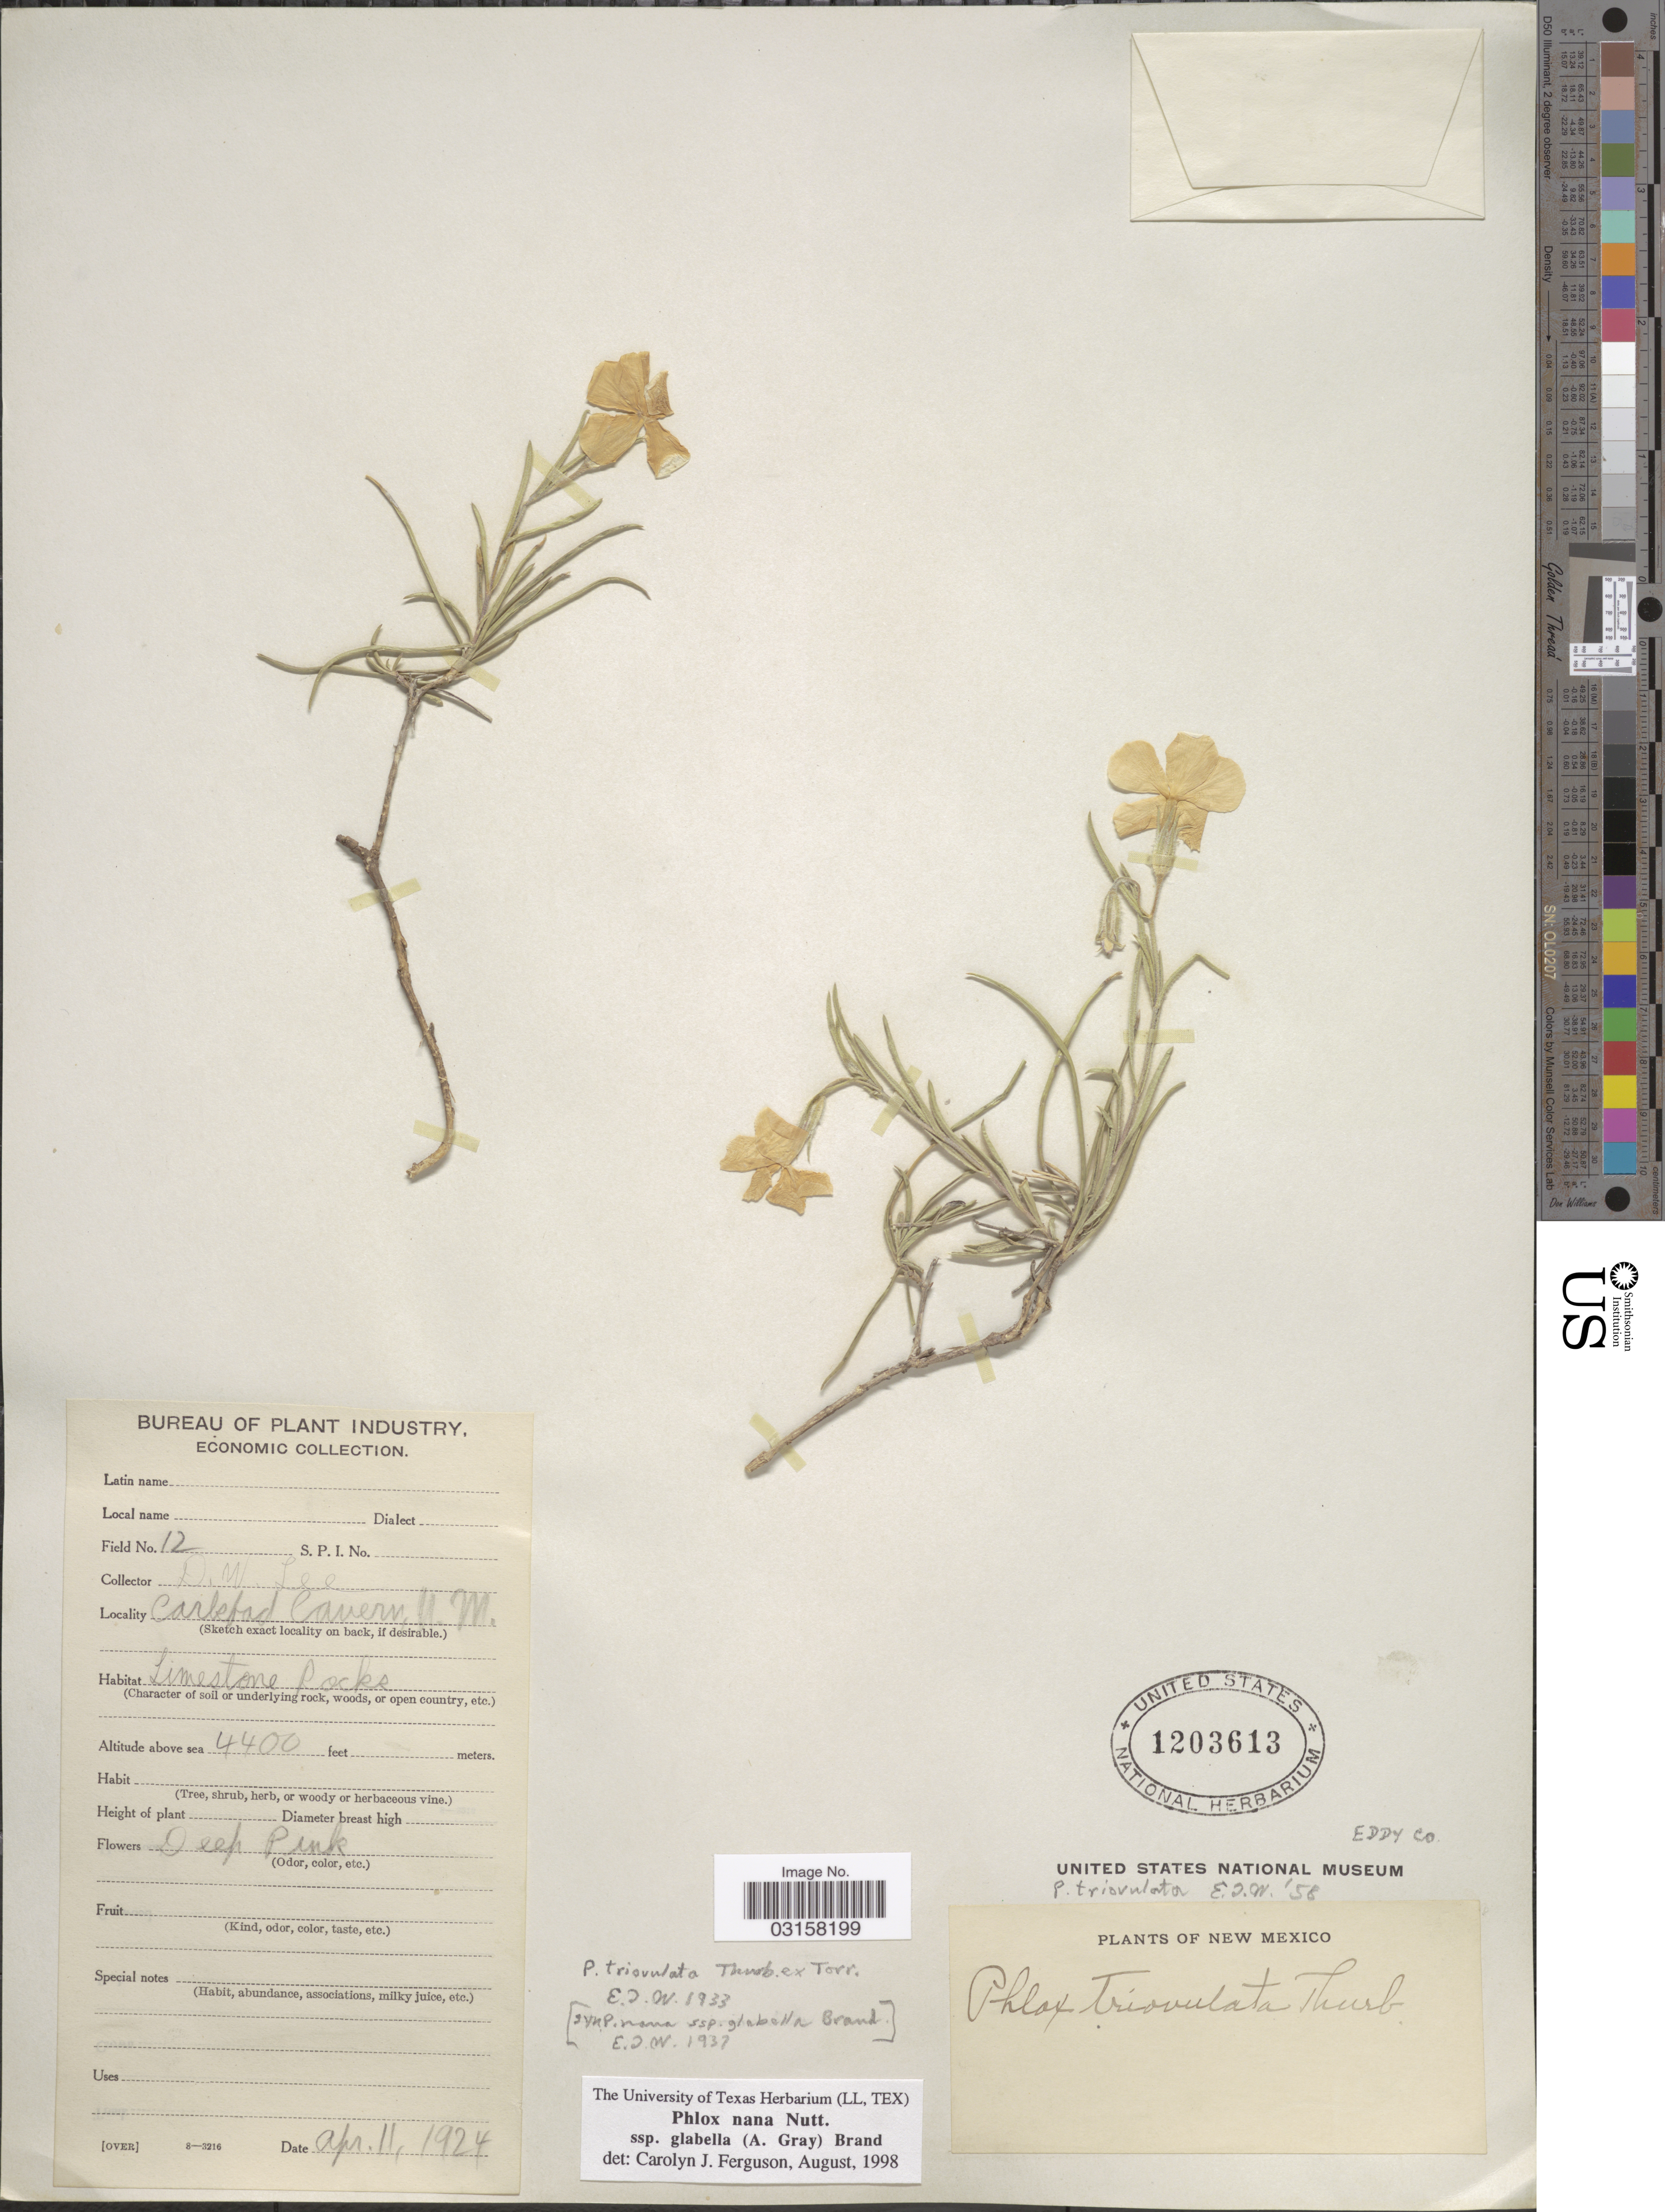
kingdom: Plantae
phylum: Tracheophyta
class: Magnoliopsida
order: Ericales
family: Polemoniaceae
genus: Phlox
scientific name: Phlox triovulata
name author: Thurb. ex Torr.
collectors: D. Lee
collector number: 12?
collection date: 1924-04-11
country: United States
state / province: New Mexico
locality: Eddy Co. Carlsbad Cavern.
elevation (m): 1341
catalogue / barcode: US 1203613